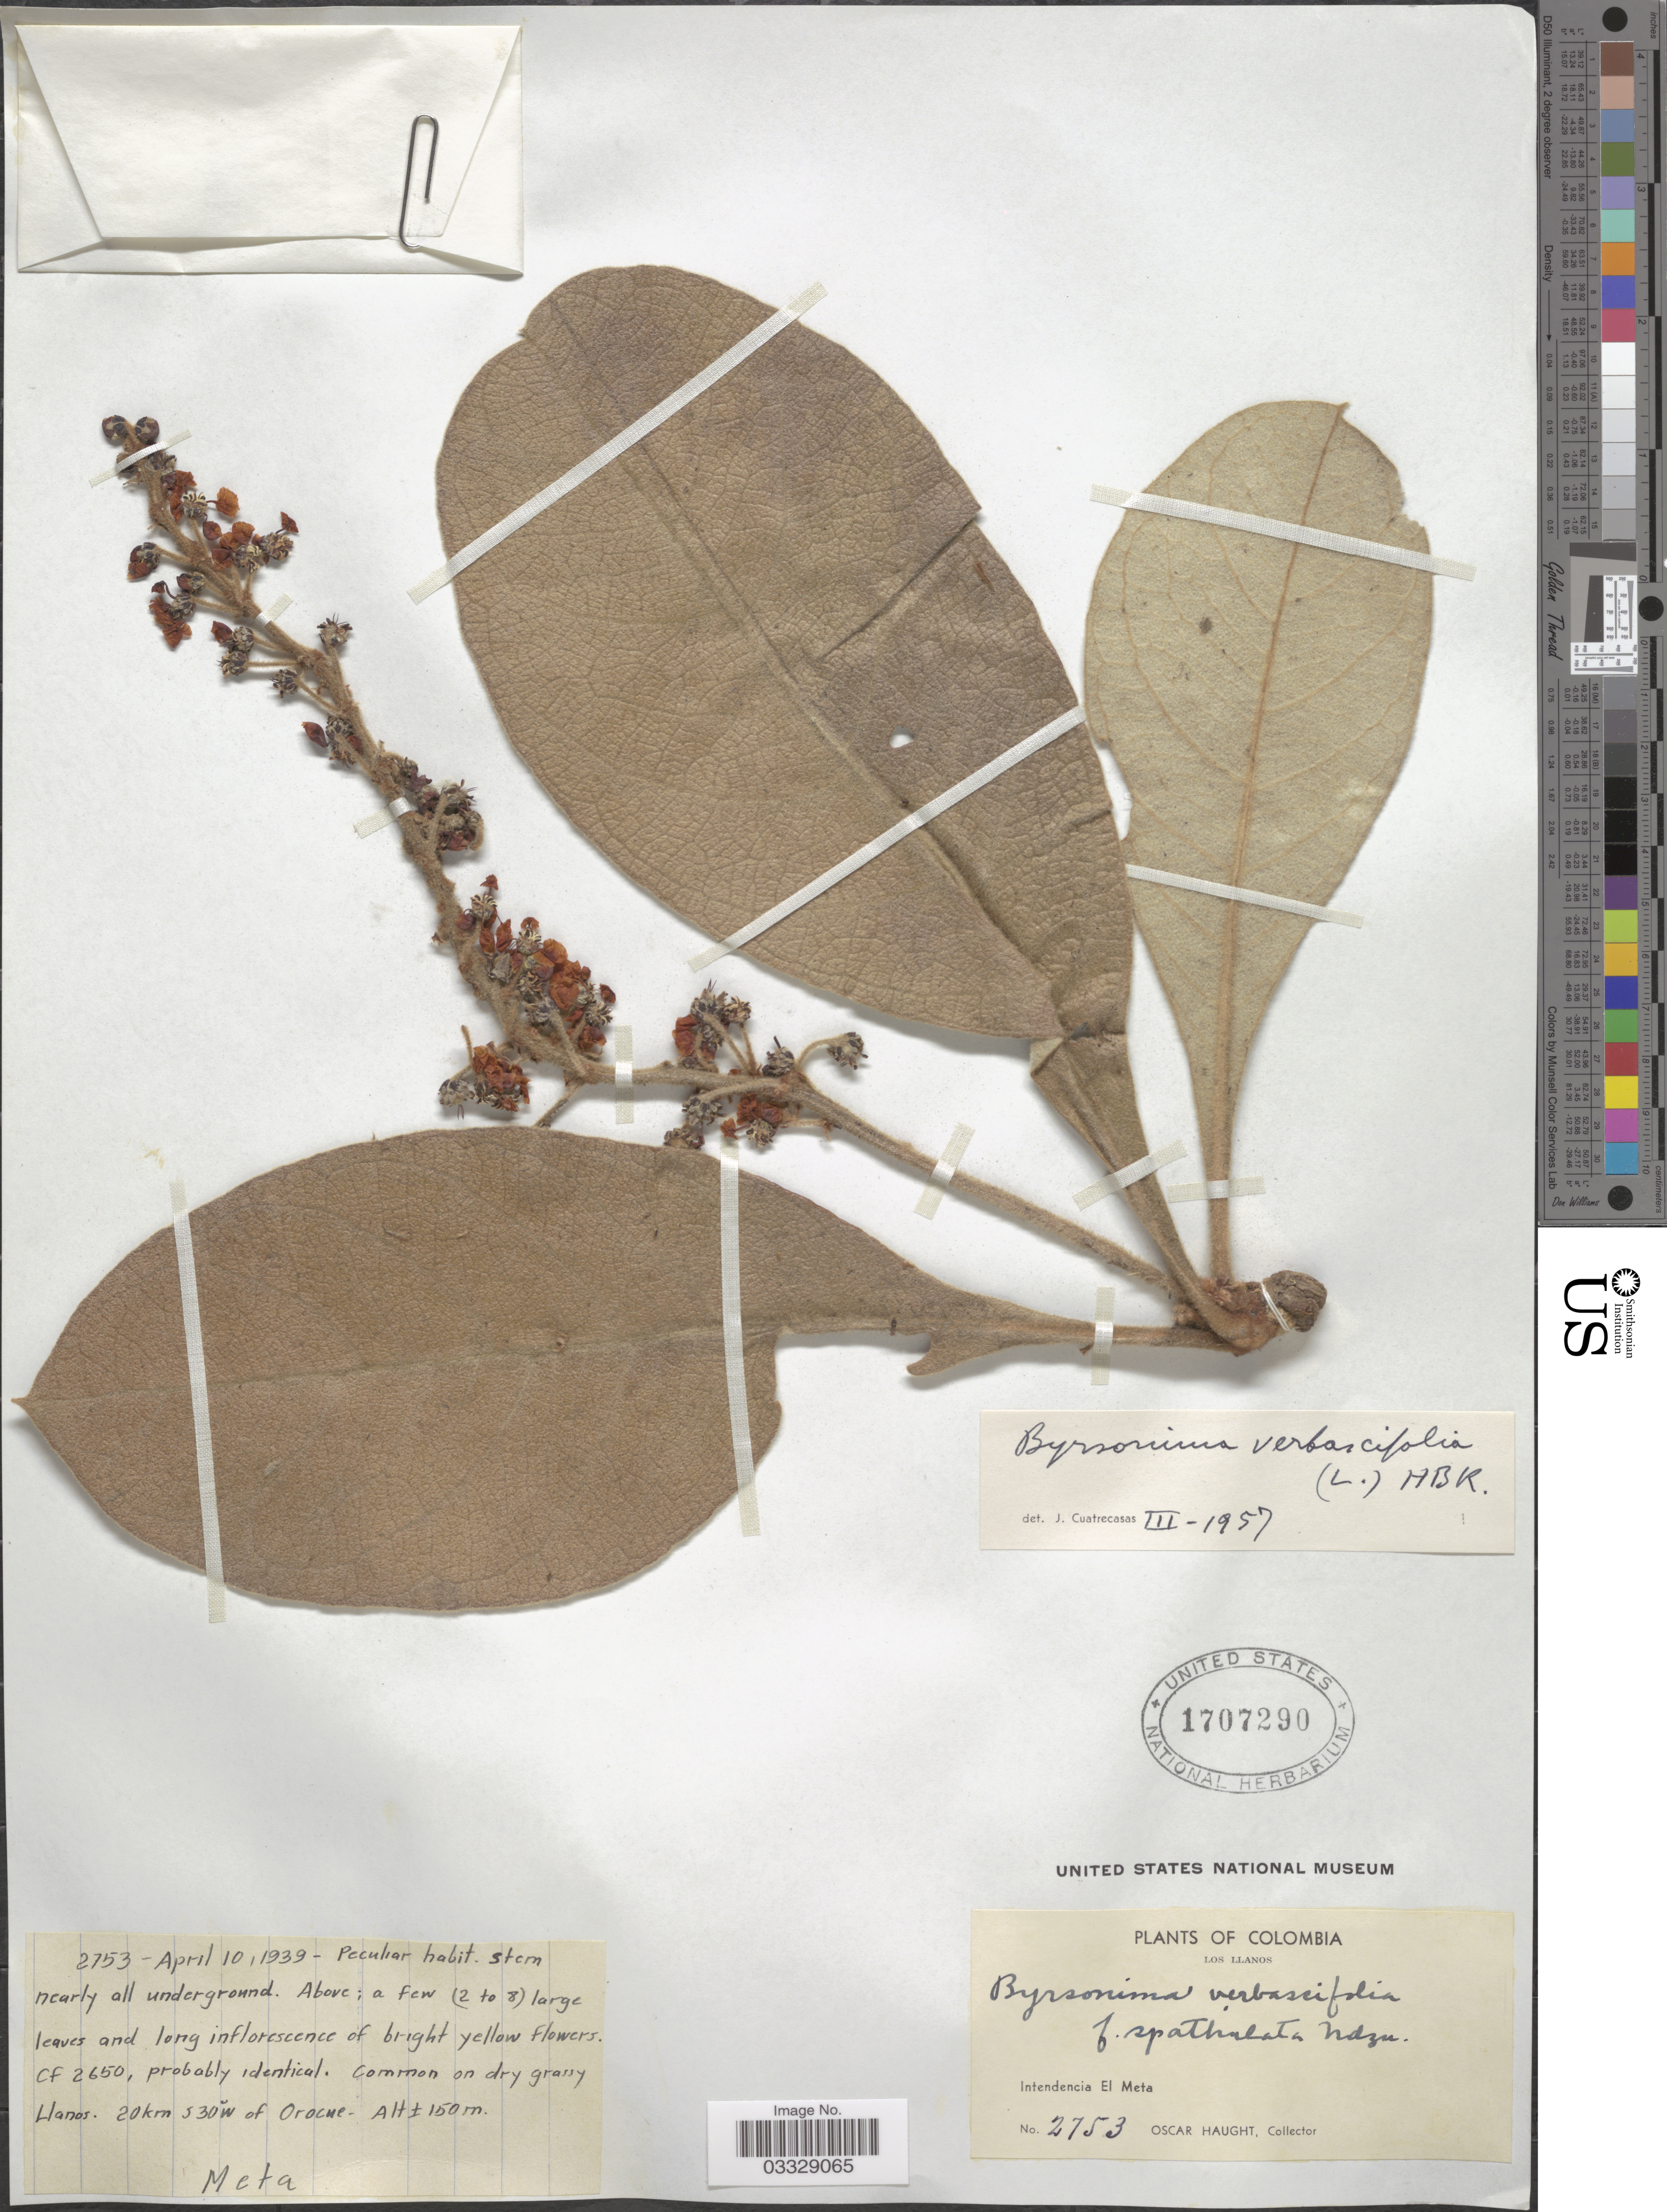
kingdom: Plantae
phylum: Tracheophyta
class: Magnoliopsida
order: Malpighiales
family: Malpighiaceae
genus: Byrsonima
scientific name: Byrsonima verbascifolia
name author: (L.) DC.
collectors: O. Haught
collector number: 2753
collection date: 1939-04-10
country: Colombia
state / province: Meta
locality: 20 km S 30° w of Orocue. Meta. Los Llanos. Intendencia El Meta.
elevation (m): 150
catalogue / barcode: US 1707290